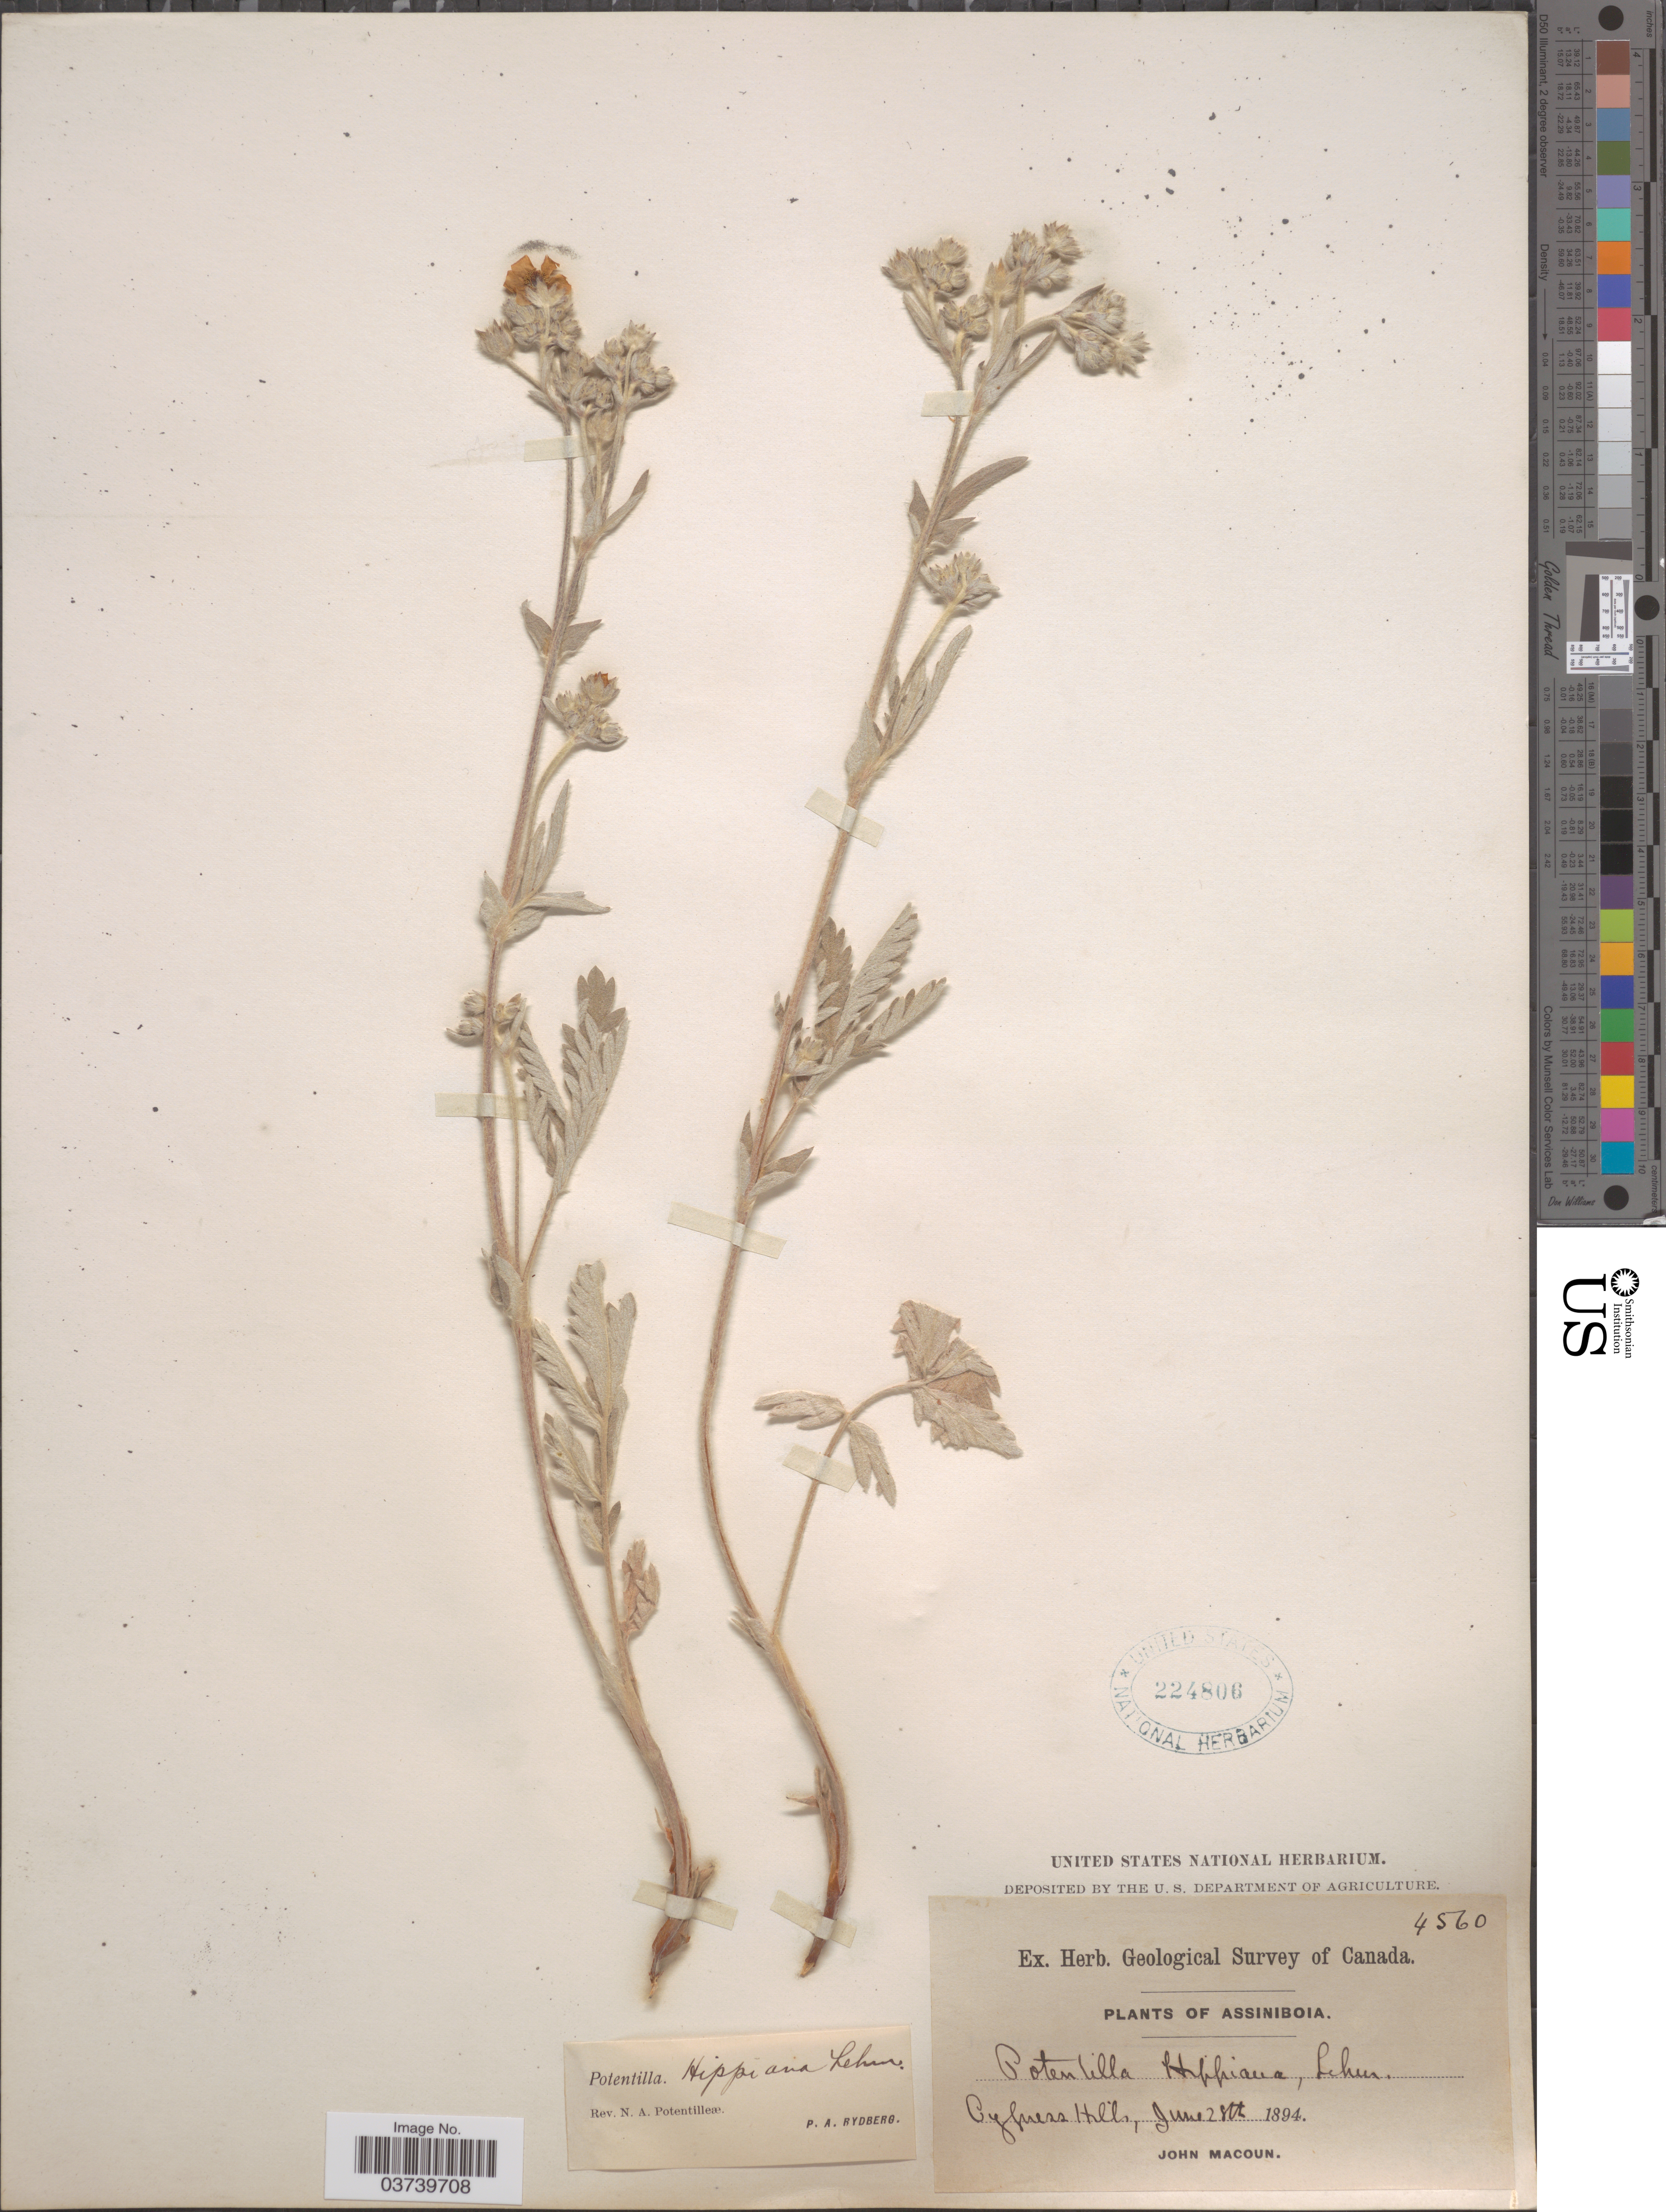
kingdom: Plantae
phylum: Tracheophyta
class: Magnoliopsida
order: Rosales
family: Rosaceae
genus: Potentilla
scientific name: Potentilla hippiana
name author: Lehm.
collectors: J. Macoun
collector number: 4560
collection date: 1894-06-28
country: Canada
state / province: Saskatchewan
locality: Assiniboia. Cypress Hills.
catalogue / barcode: US 224806